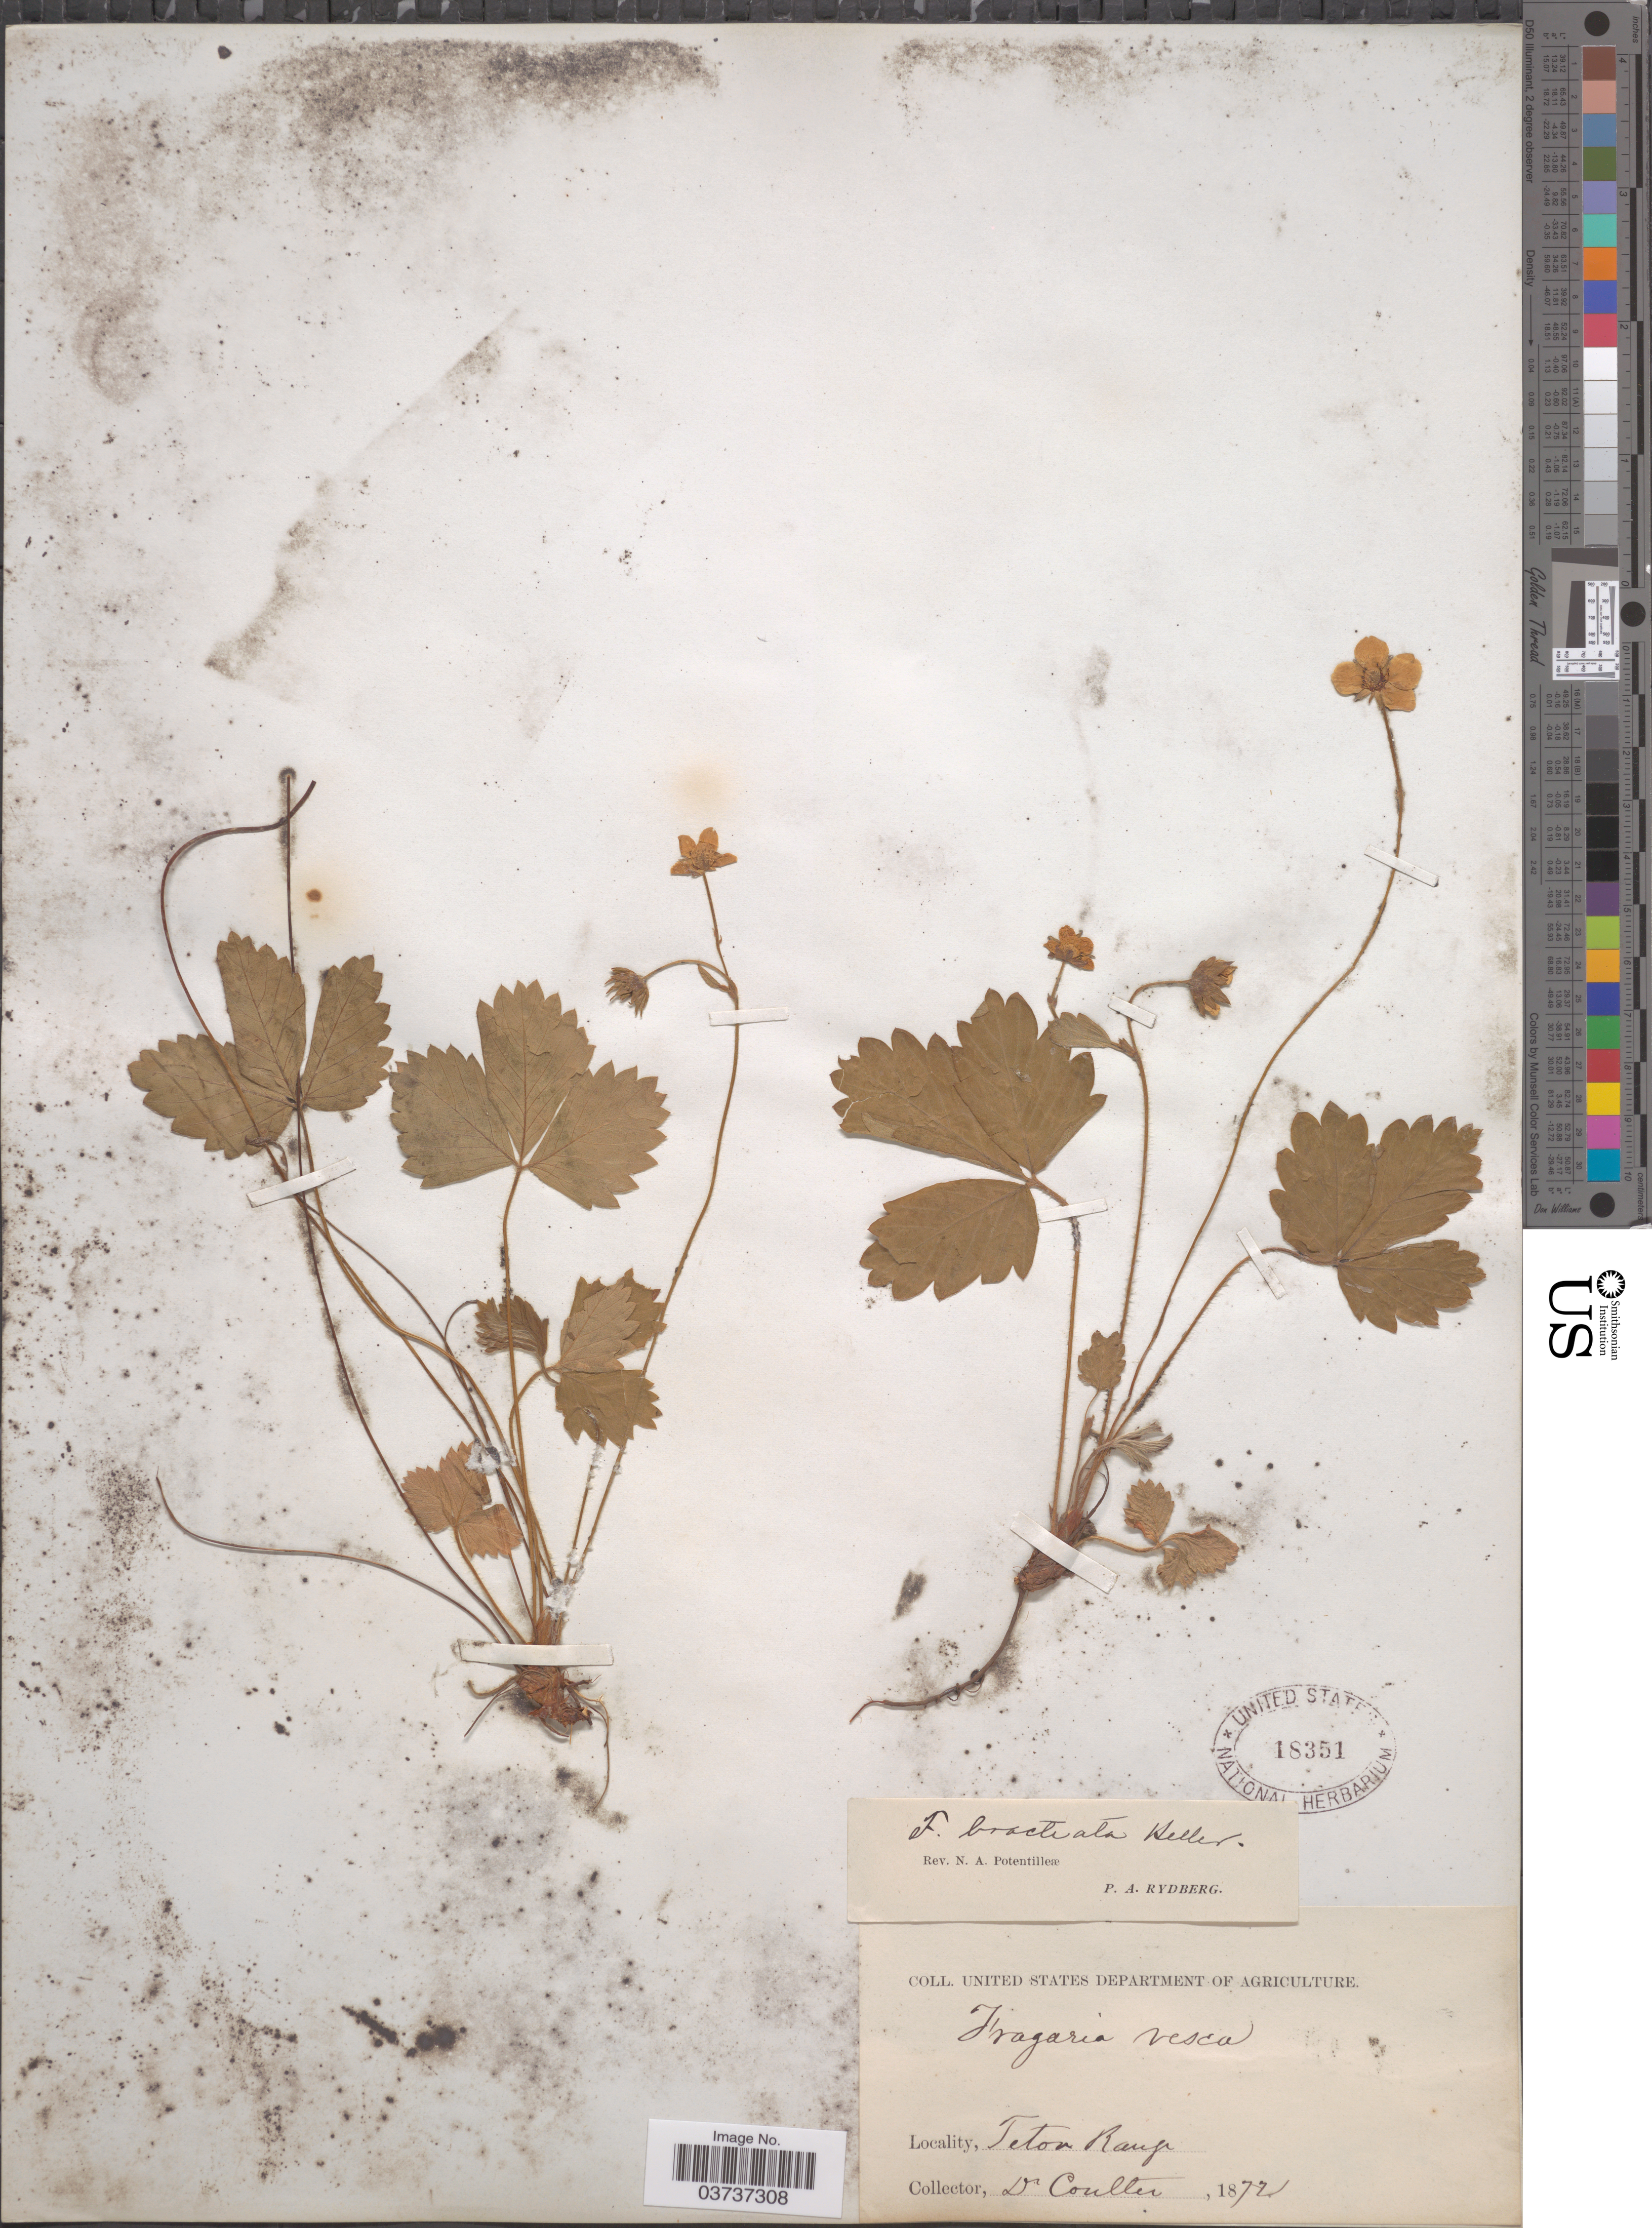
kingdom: Plantae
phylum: Tracheophyta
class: Magnoliopsida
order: Rosales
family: Rosaceae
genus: Fragaria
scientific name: Fragaria vesca subsp. bracteata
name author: L.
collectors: -- Coulter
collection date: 1872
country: United States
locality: Teton Range.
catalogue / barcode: US 18351